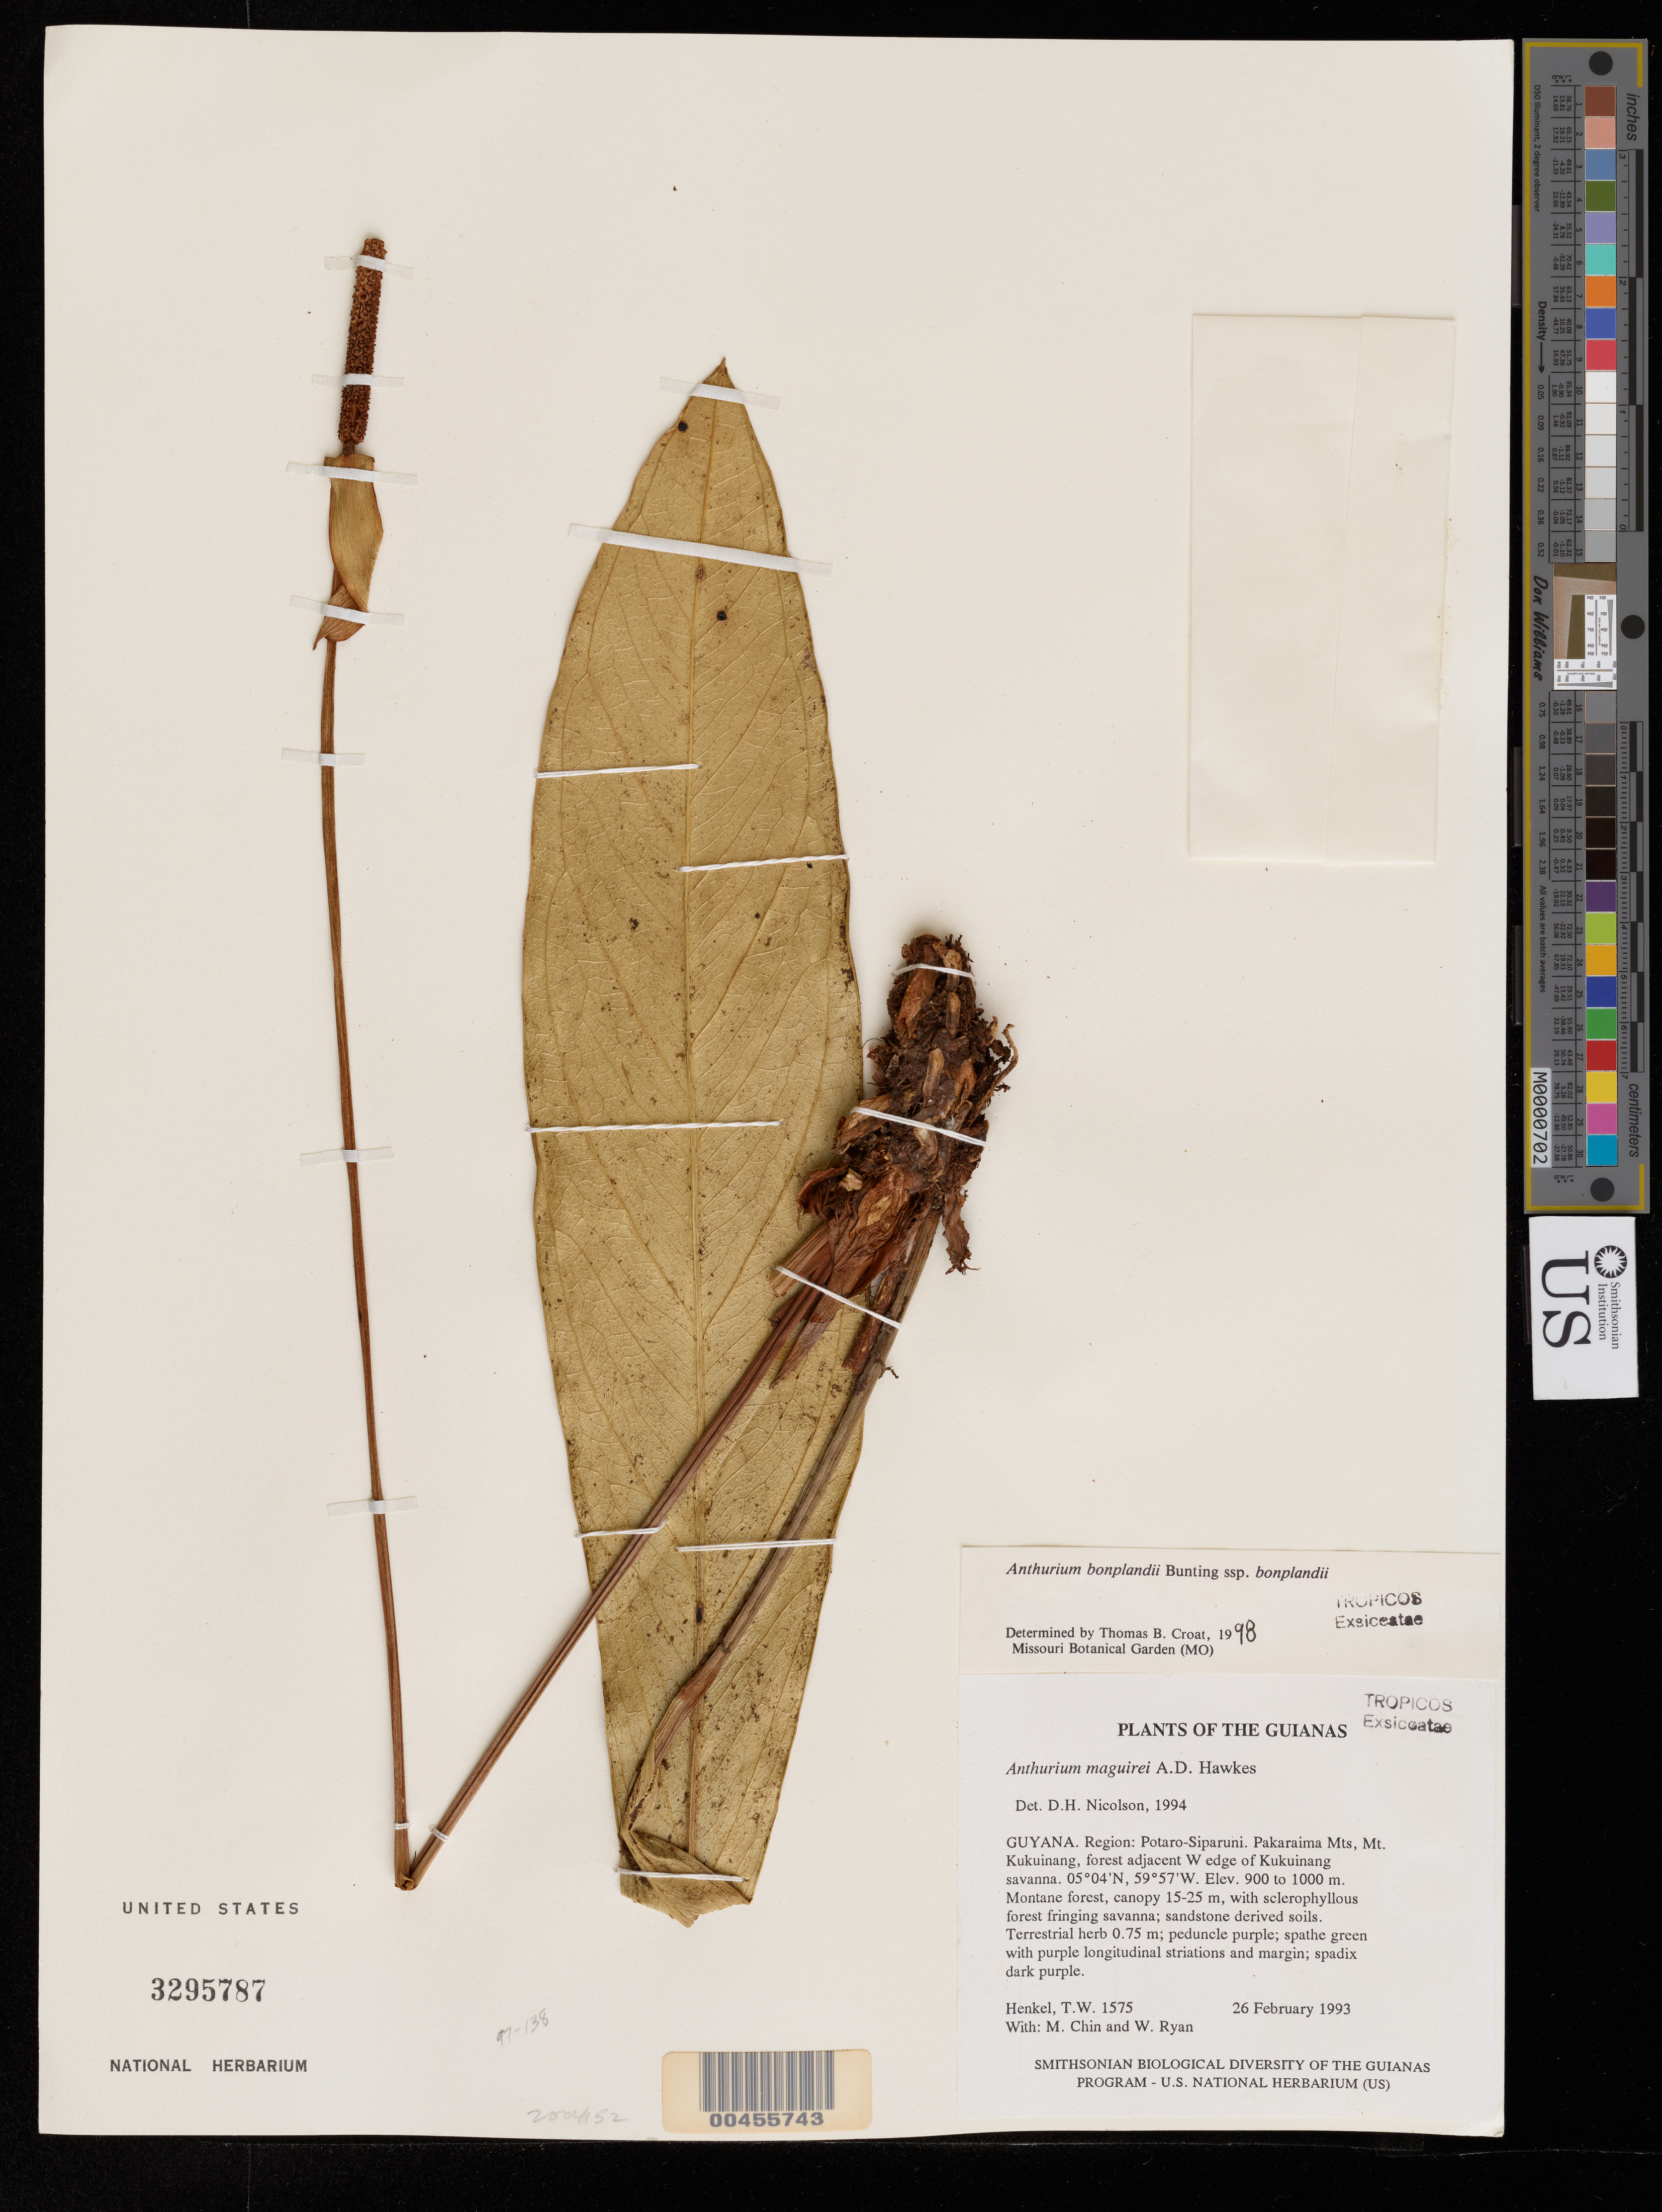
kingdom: Plantae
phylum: Tracheophyta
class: Liliopsida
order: Alismatales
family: Araceae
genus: Anthurium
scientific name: Anthurium bonplandii subsp. bonplandii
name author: G.S. Bunting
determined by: Croat, Thomas B., Missouri Botanical Garden (MO)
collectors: T. Henkel, M. Chin & W. Ryan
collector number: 1575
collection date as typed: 26 February 1993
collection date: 1993-02-26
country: Guyana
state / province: Potaro-Siparuni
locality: Pakaraima Mts, Mt. Kukuinang, forest adjacent W edge of Kukuinang savanna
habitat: Montane forest, canopy 15-25 m, with sclerophyllous forest fringing savanna; sandstone derived soils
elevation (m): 900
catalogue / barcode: US 3295787